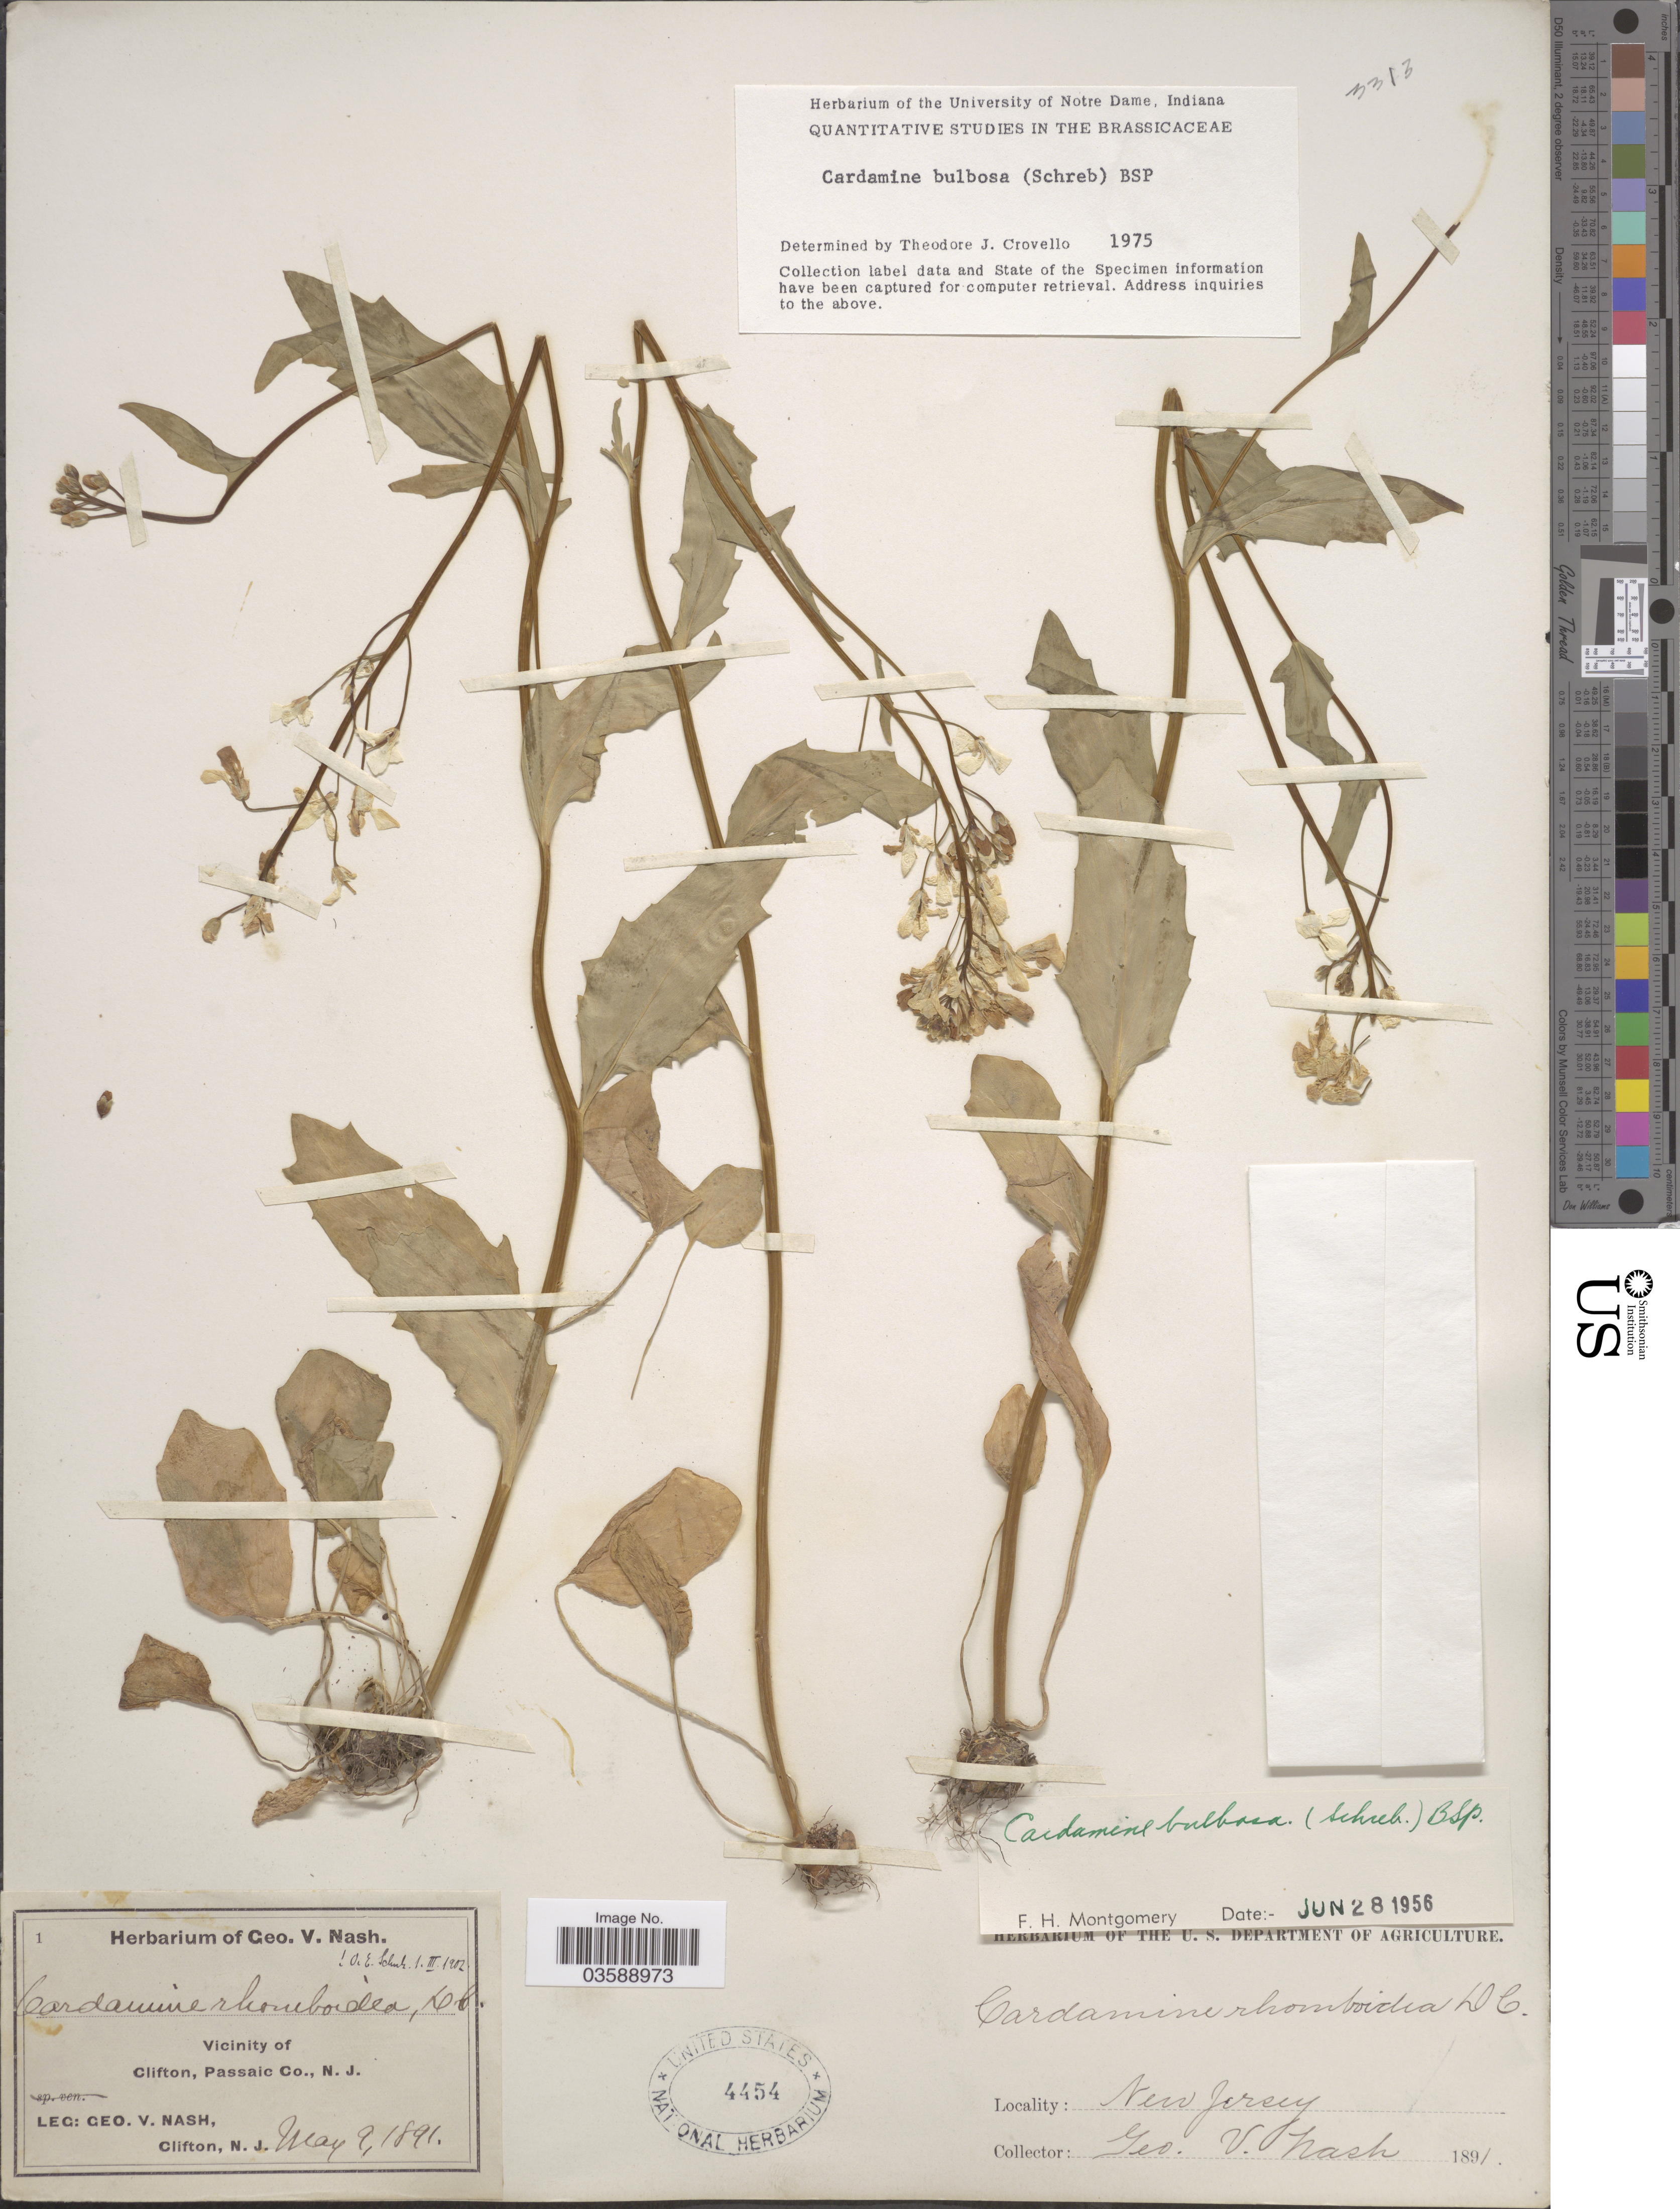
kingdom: Plantae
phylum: Tracheophyta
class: Magnoliopsida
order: Brassicales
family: Brassicaceae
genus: Cardamine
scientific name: Cardamine bulbosa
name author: (Schreb. ex Muhl.) Britton et al.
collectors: G. V. Nash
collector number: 1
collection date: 1891-05-09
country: United States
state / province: New Jersey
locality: Vicinity of Clifton, Passaic Co.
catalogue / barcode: US 4454